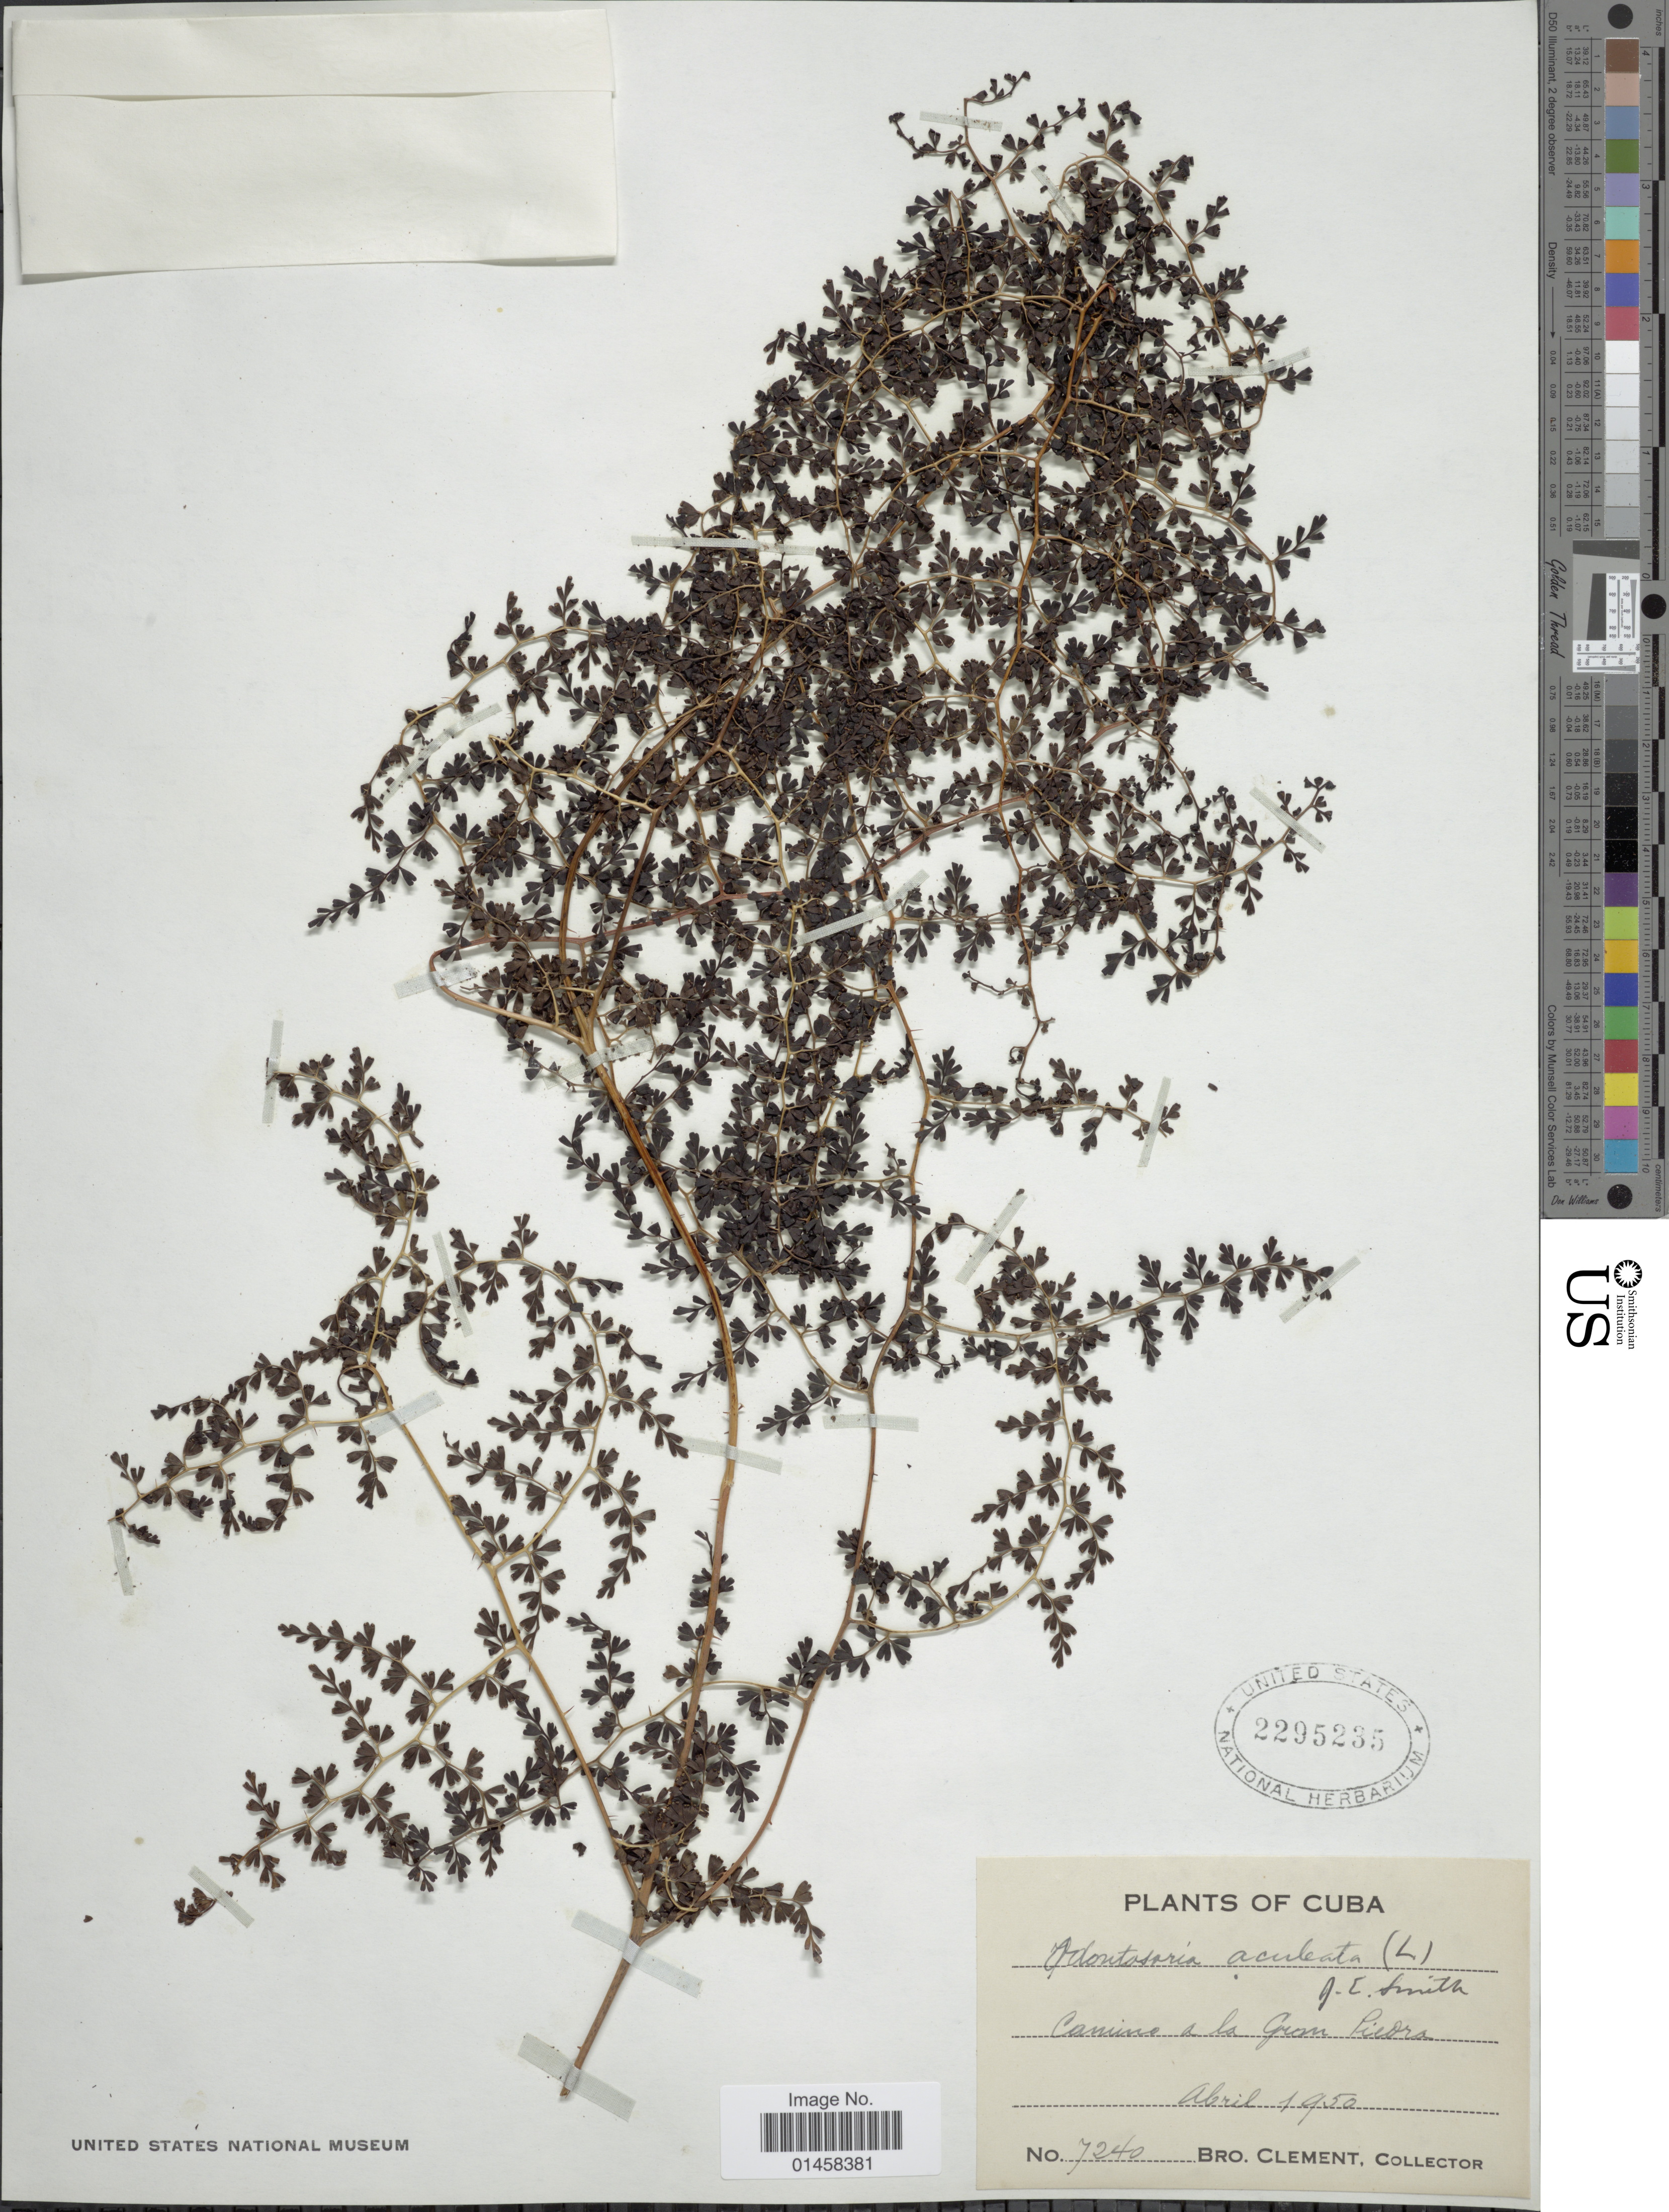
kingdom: Plantae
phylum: Tracheophyta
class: Polypodiopsida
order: Polypodiales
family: Lindsaeaceae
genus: Odontosoria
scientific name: Odontosoria aculeata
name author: (L.) J. Sm.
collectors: B. Clement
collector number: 7240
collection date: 1950-04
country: Cuba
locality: Camino a la Gran Piedra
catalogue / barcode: US 2295235